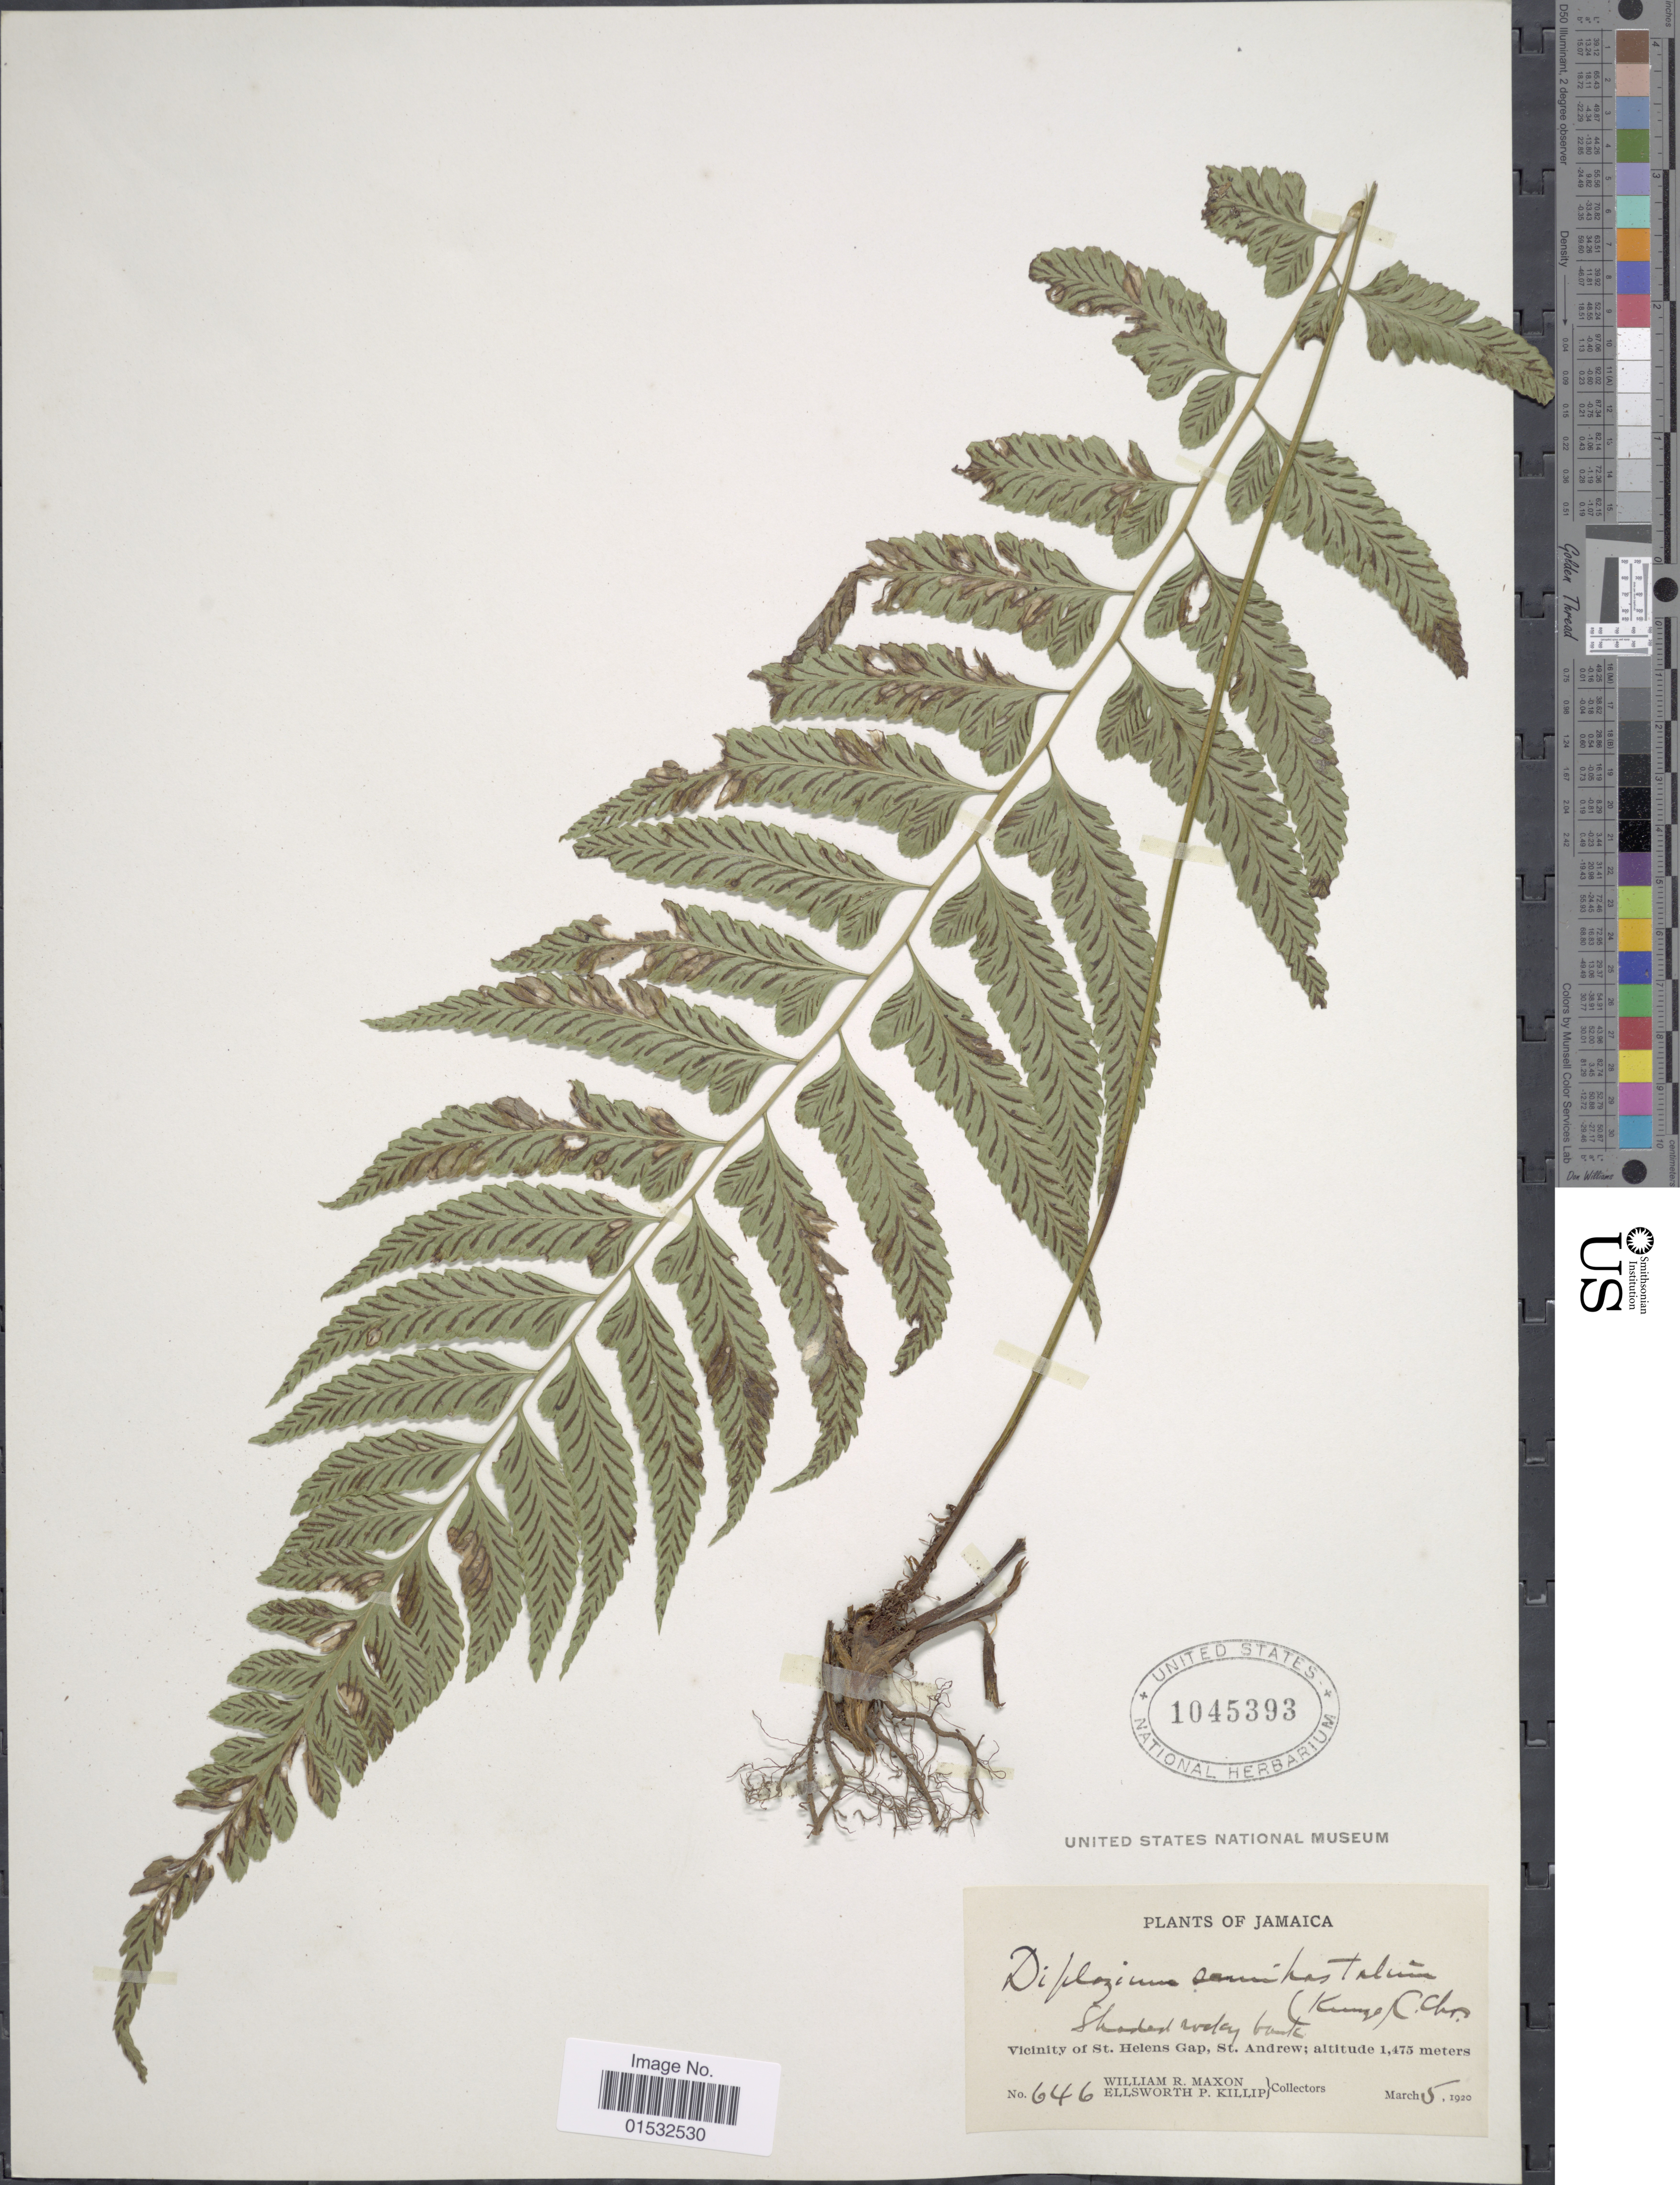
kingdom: Plantae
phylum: Tracheophyta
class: Polypodiopsida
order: Polypodiales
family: Athyriaceae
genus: Diplazium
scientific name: Diplazium cristatum x D. unilobum (Poir.) Hieron.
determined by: Sánchez, C.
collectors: W. R. Maxon & E. P. Killip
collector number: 646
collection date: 1920-03-05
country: Jamaica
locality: Vicinity of St. Helens Gap, St. Andrew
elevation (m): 1475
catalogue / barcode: US 1045393